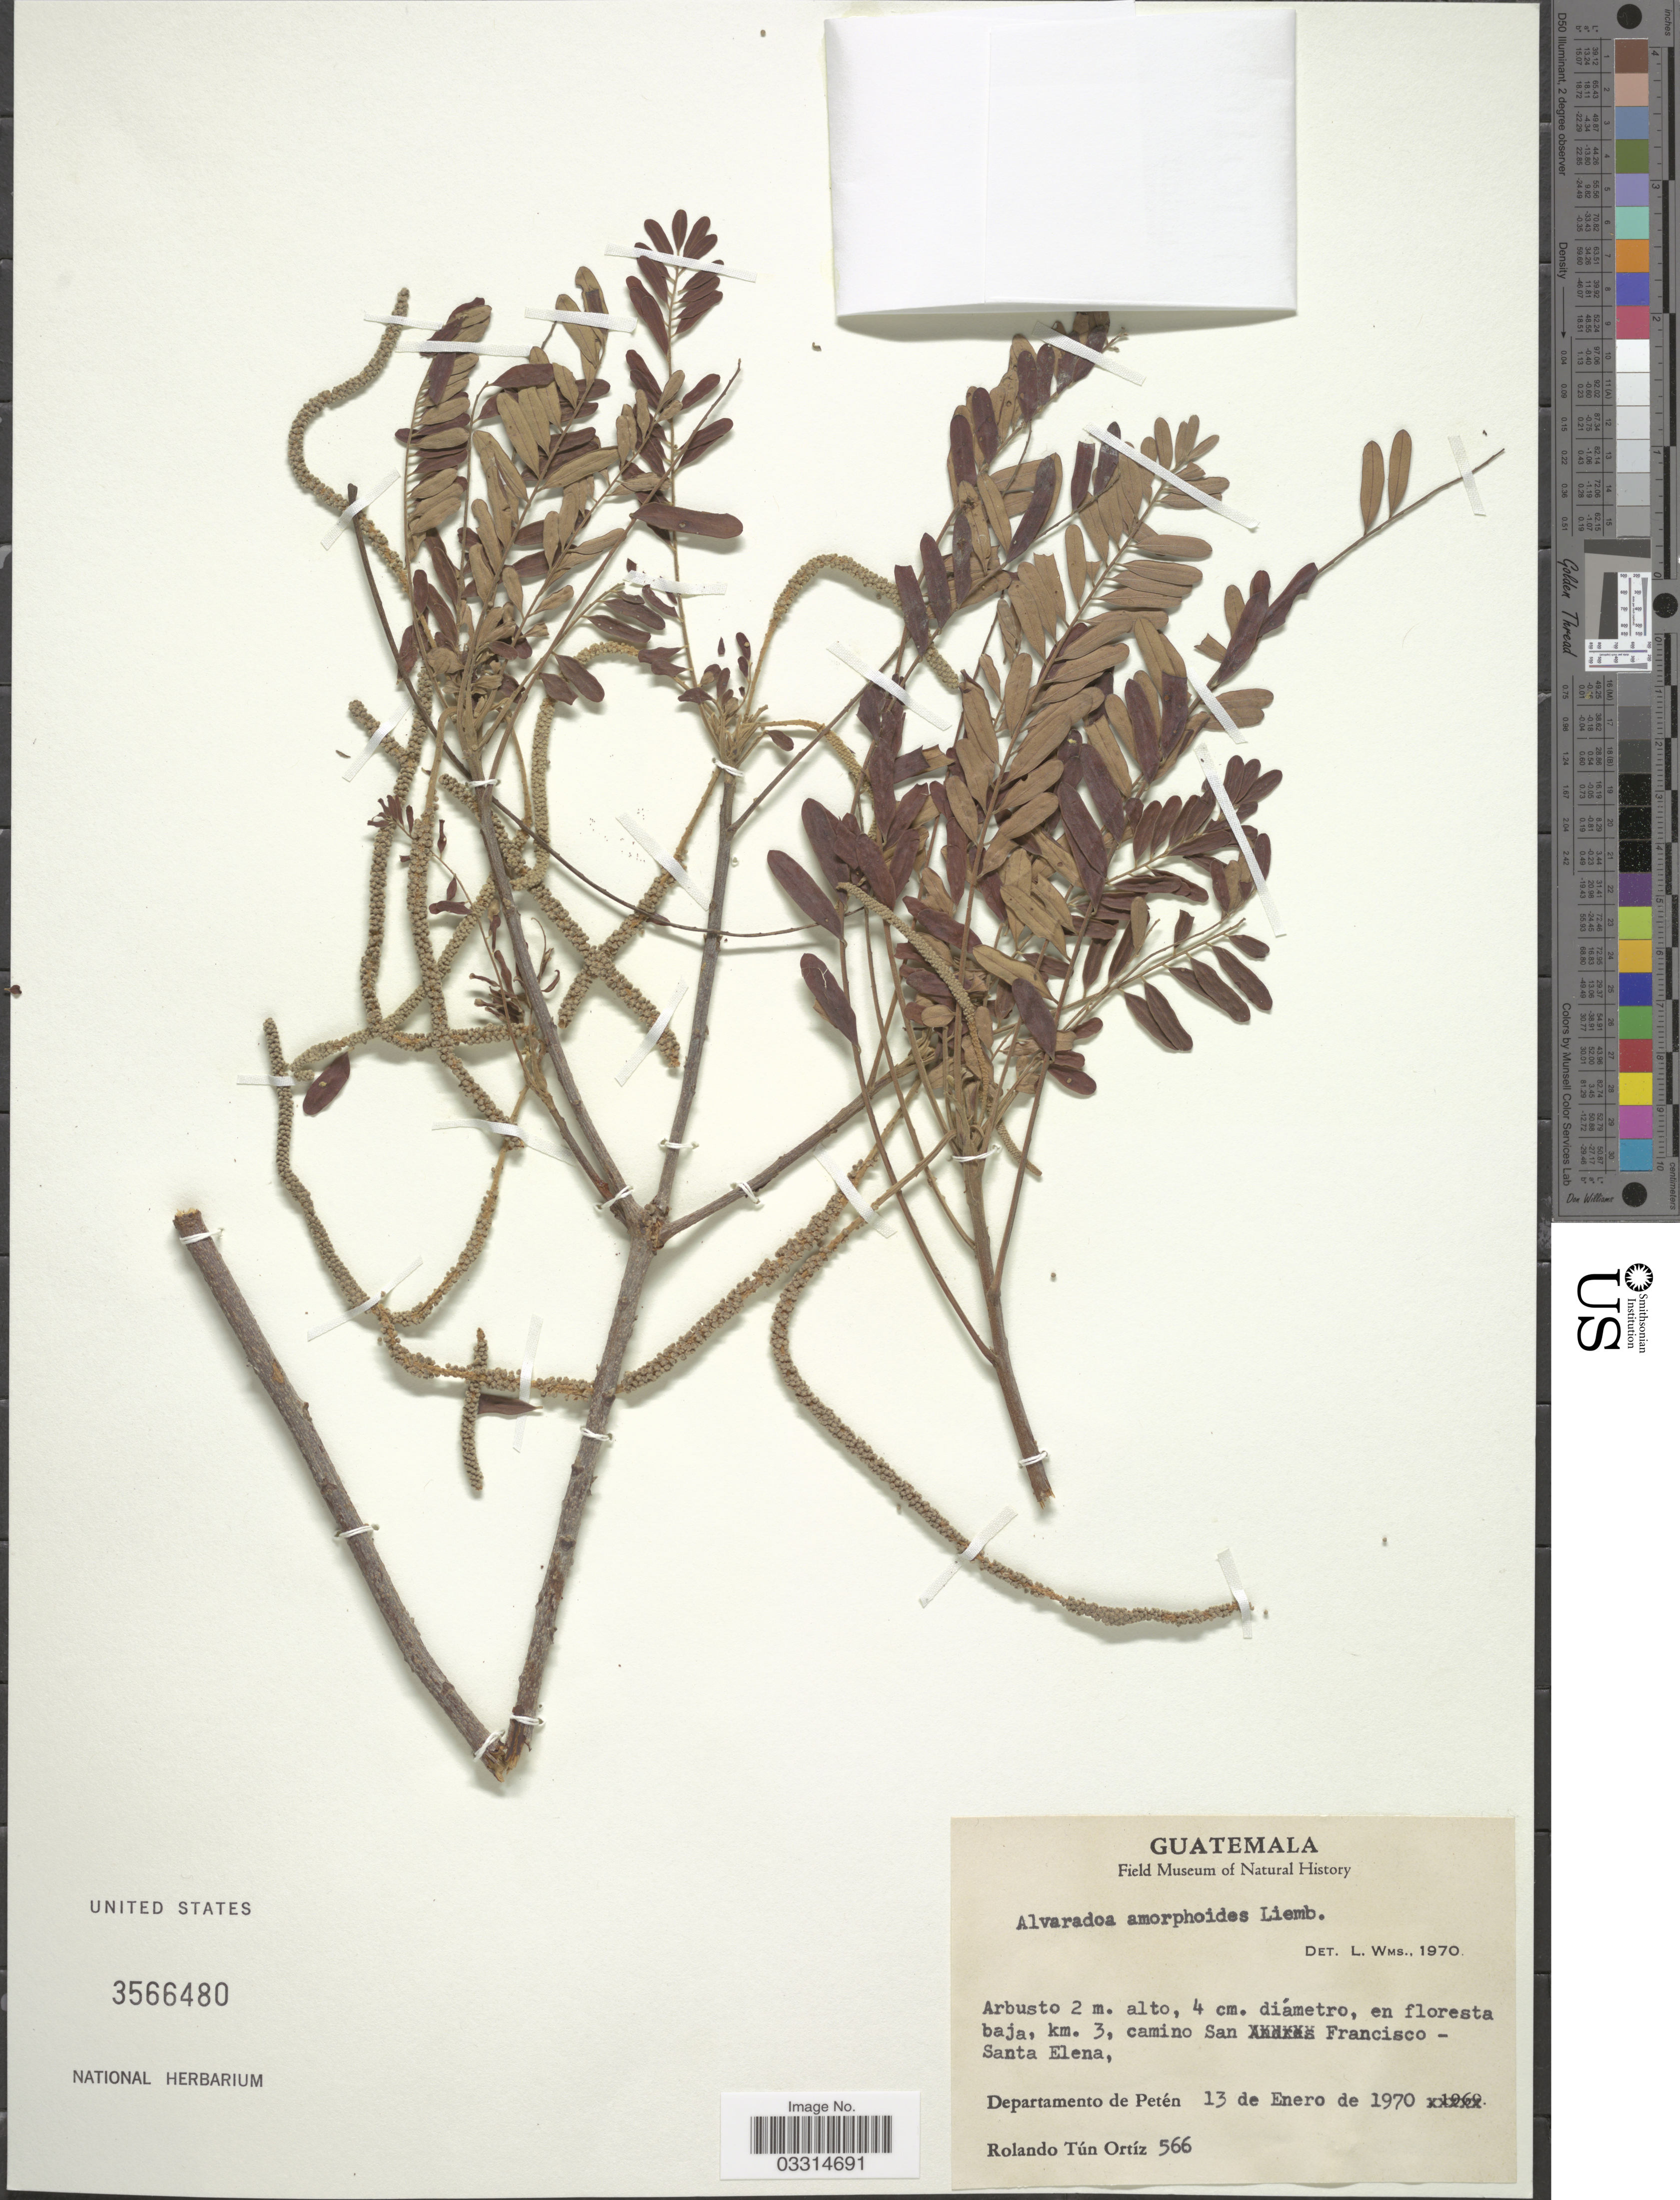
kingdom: Plantae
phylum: Tracheophyta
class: Magnoliopsida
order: Picramniales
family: Picramniaceae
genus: Alvaradoa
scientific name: Alvaradoa amorphoides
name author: Liebm.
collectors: R. T. Ortíz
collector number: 566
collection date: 1970-01-13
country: Guatemala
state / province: El Petén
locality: En floresta baja, km. 3, camino San Francisco - Santa Elena, Departamento de Petén.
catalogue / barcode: US 3566480